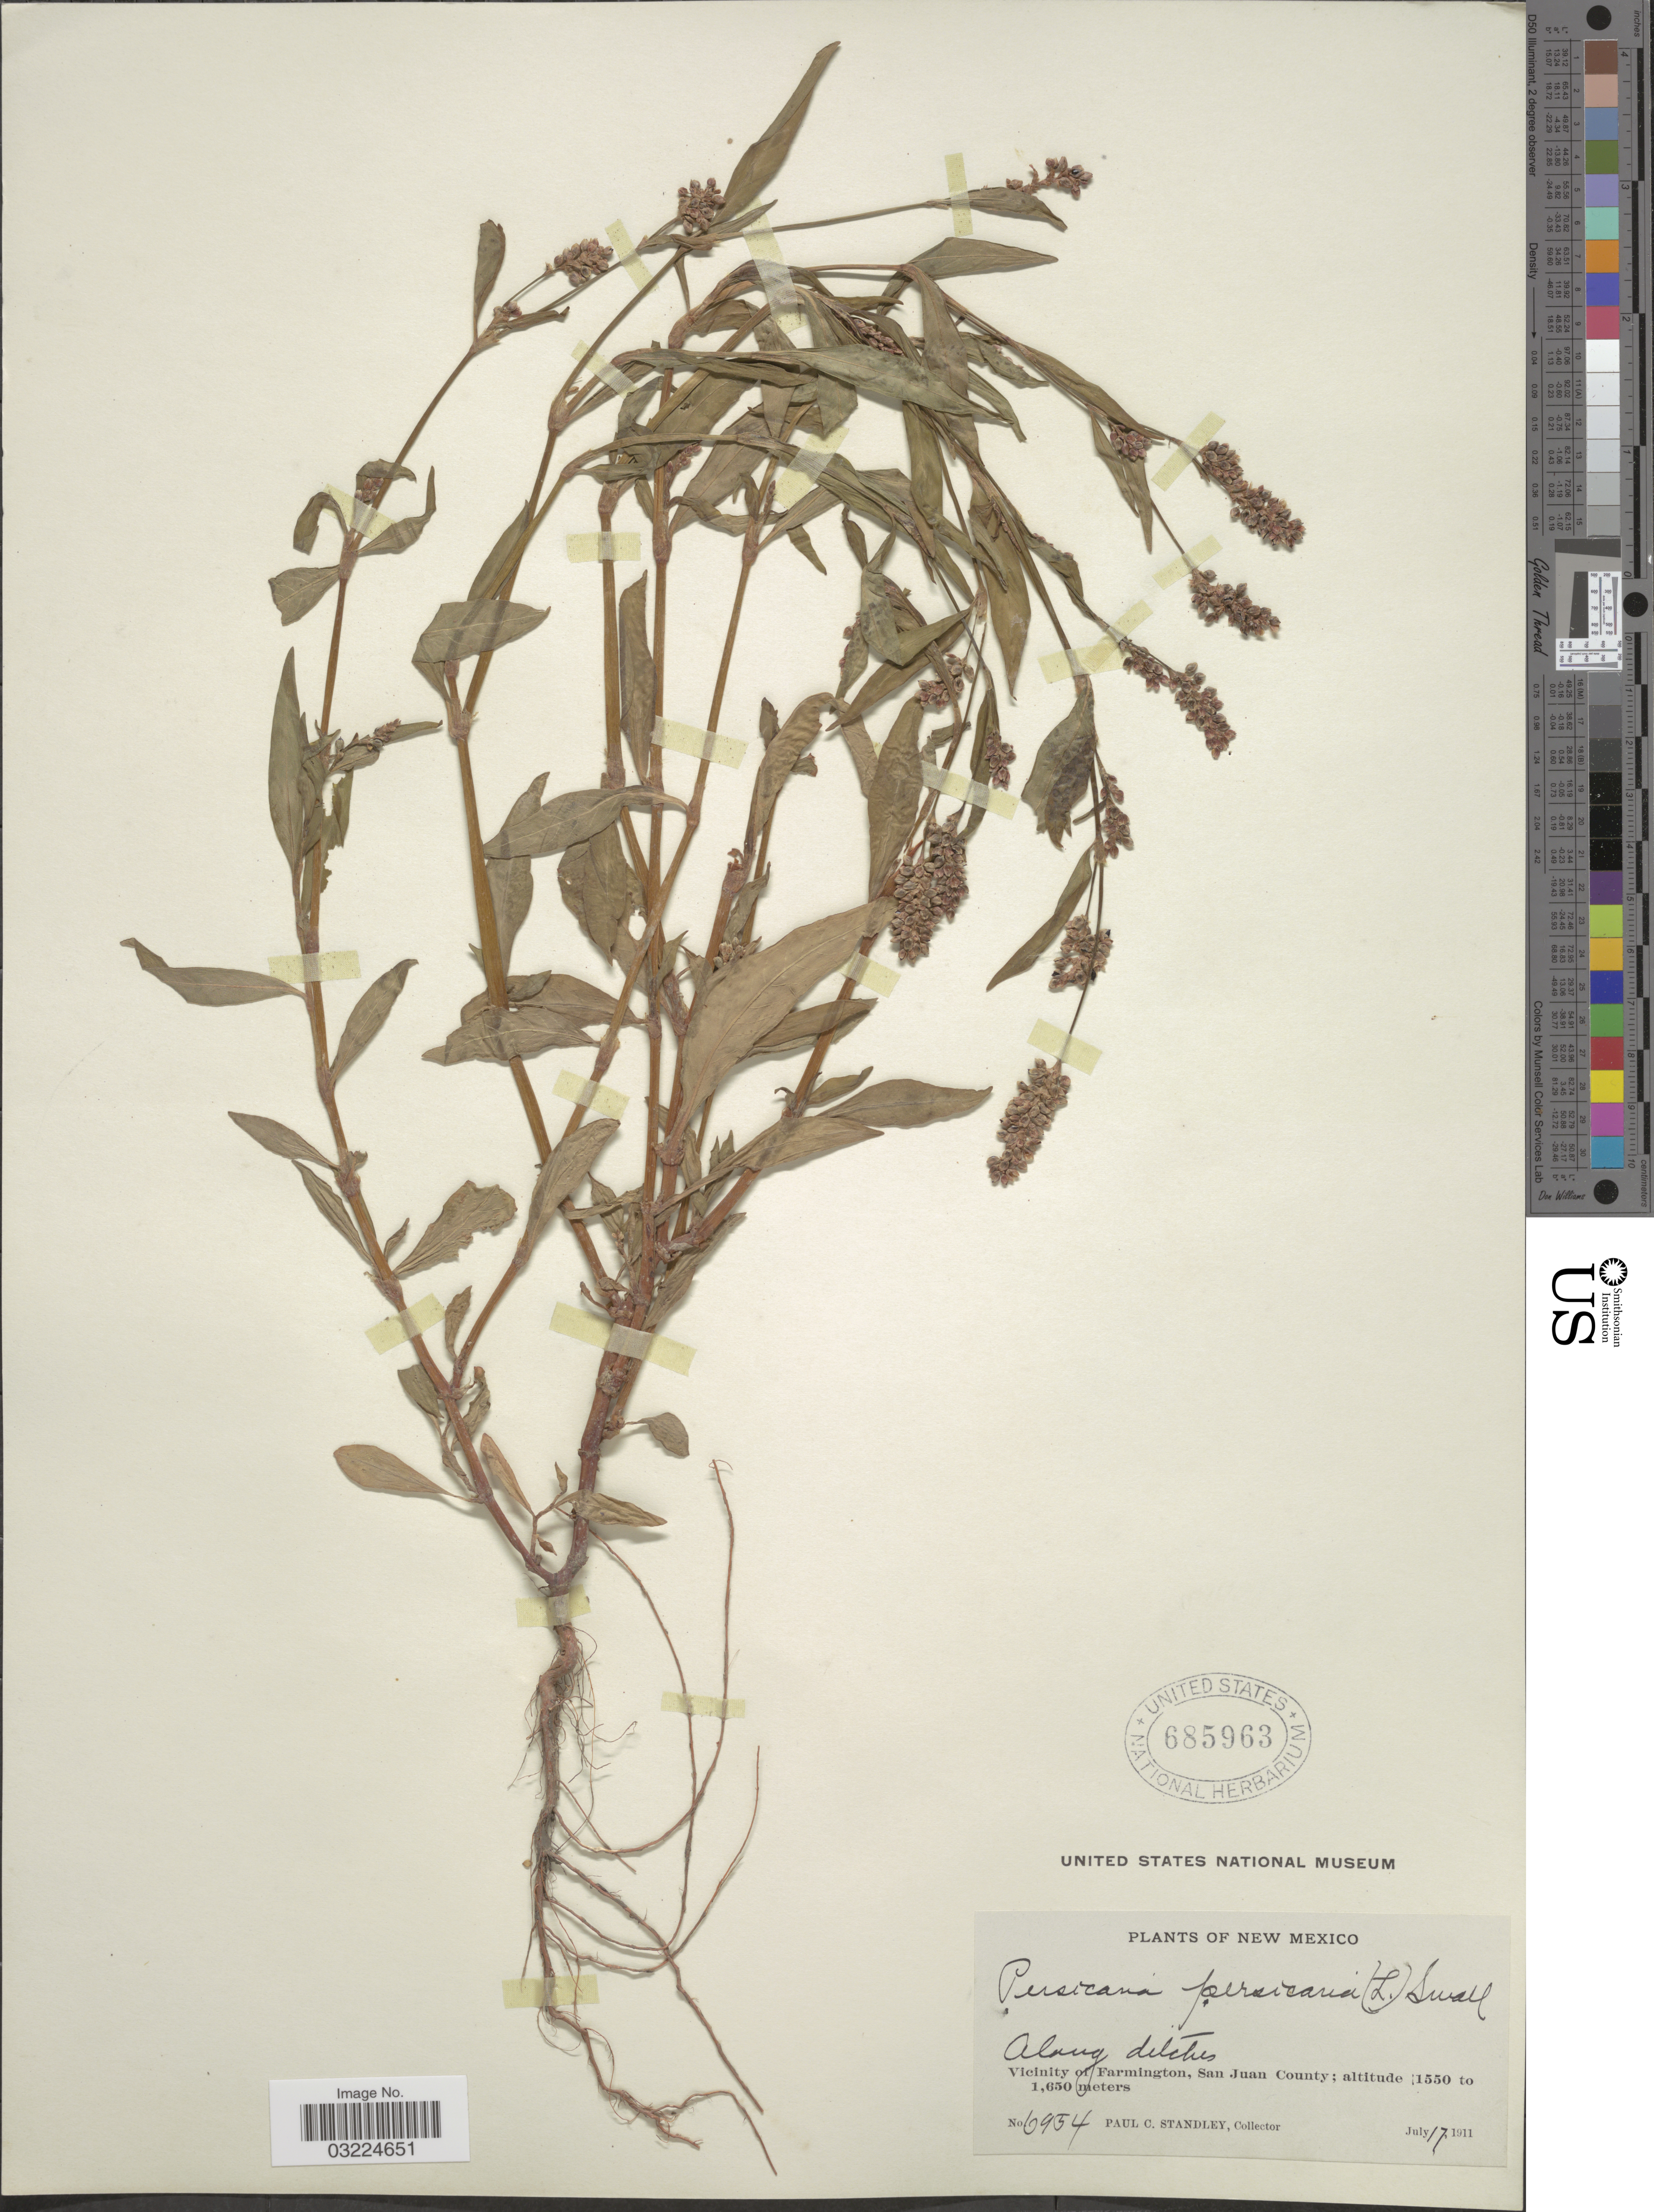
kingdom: Plantae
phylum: Tracheophyta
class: Magnoliopsida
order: Caryophyllales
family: Polygonaceae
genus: Persicaria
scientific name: Persicaria maculosa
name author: S.F. Gray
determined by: Atha, D. E.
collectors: P. C. Standley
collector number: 6954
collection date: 1911-07-17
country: United States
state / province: New Mexico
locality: Vicinity of Farmington, San Juan County.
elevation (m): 1550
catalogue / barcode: US 685963